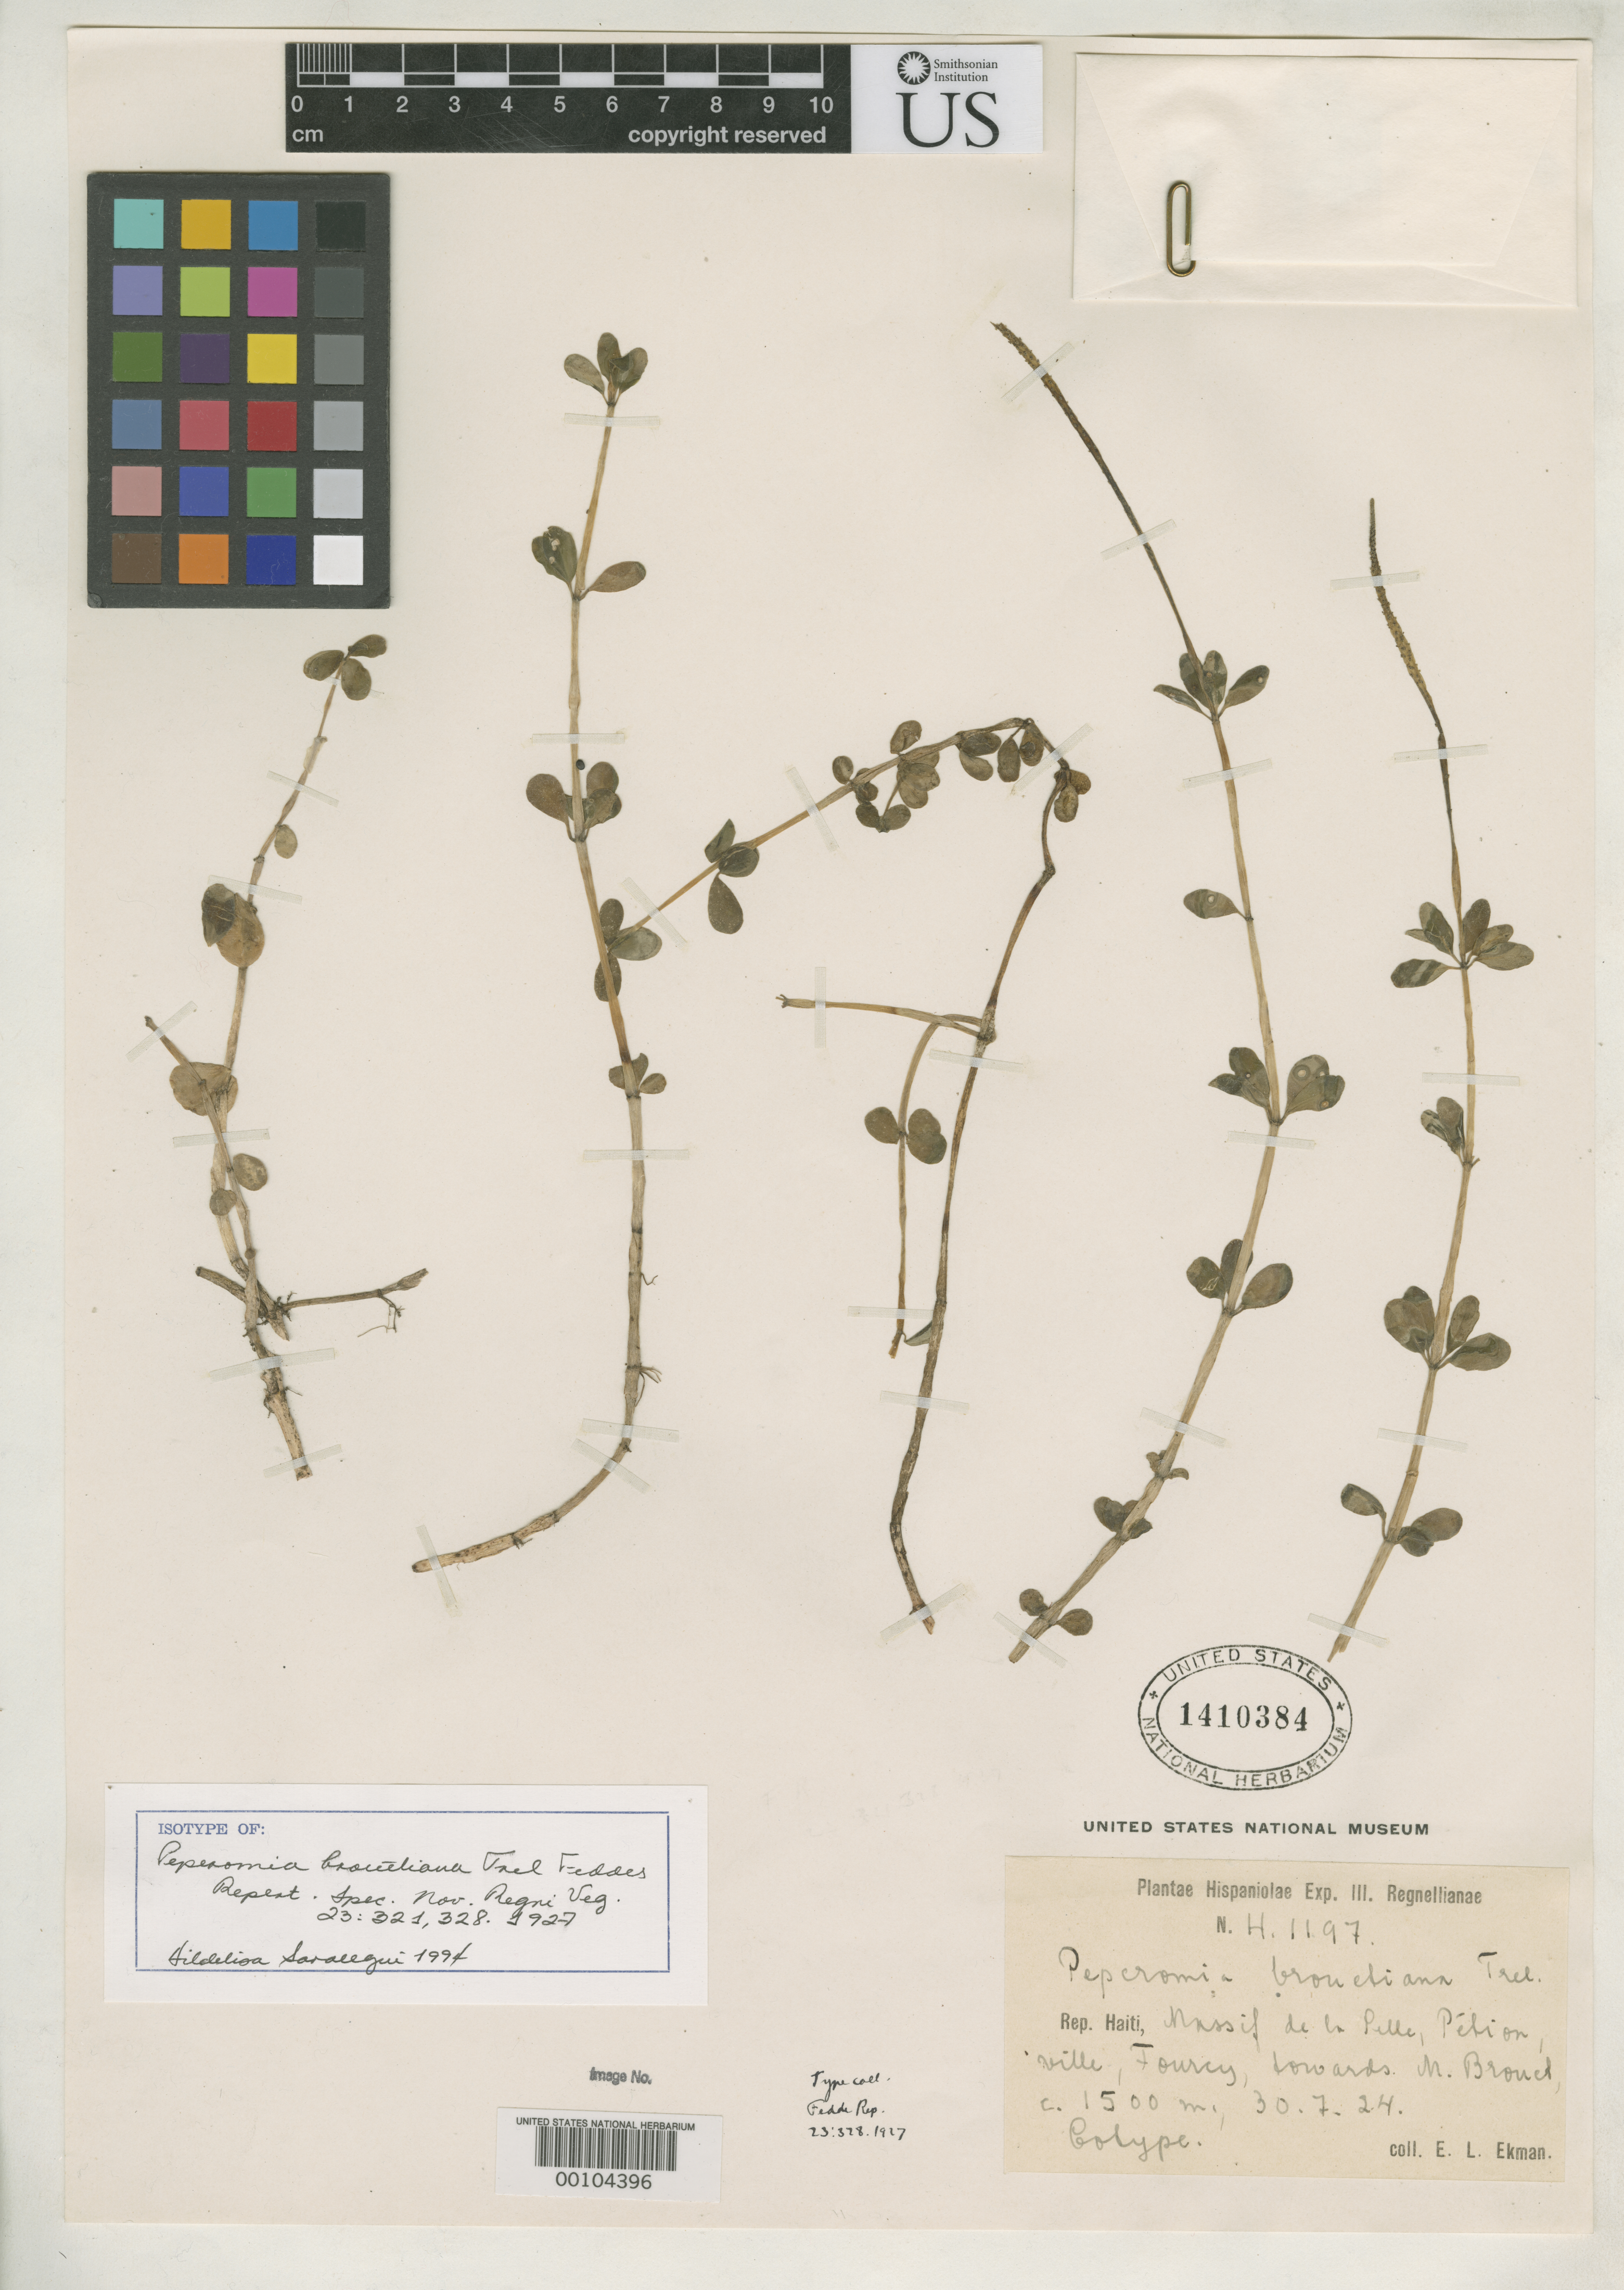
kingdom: Plantae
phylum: Tracheophyta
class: Magnoliopsida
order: Piperales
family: Piperaceae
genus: Peperomia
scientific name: Peperomia brouetiana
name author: Trel.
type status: Isotype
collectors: E. L. Ekman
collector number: H 1197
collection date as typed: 30 Jul 1924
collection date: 1924-07-30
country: Haiti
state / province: Ouest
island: Hispaniola Island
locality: Petionville, Fourcy, towards Morne Brouet, Massif de La Selle.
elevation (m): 1450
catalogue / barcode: US 1410384